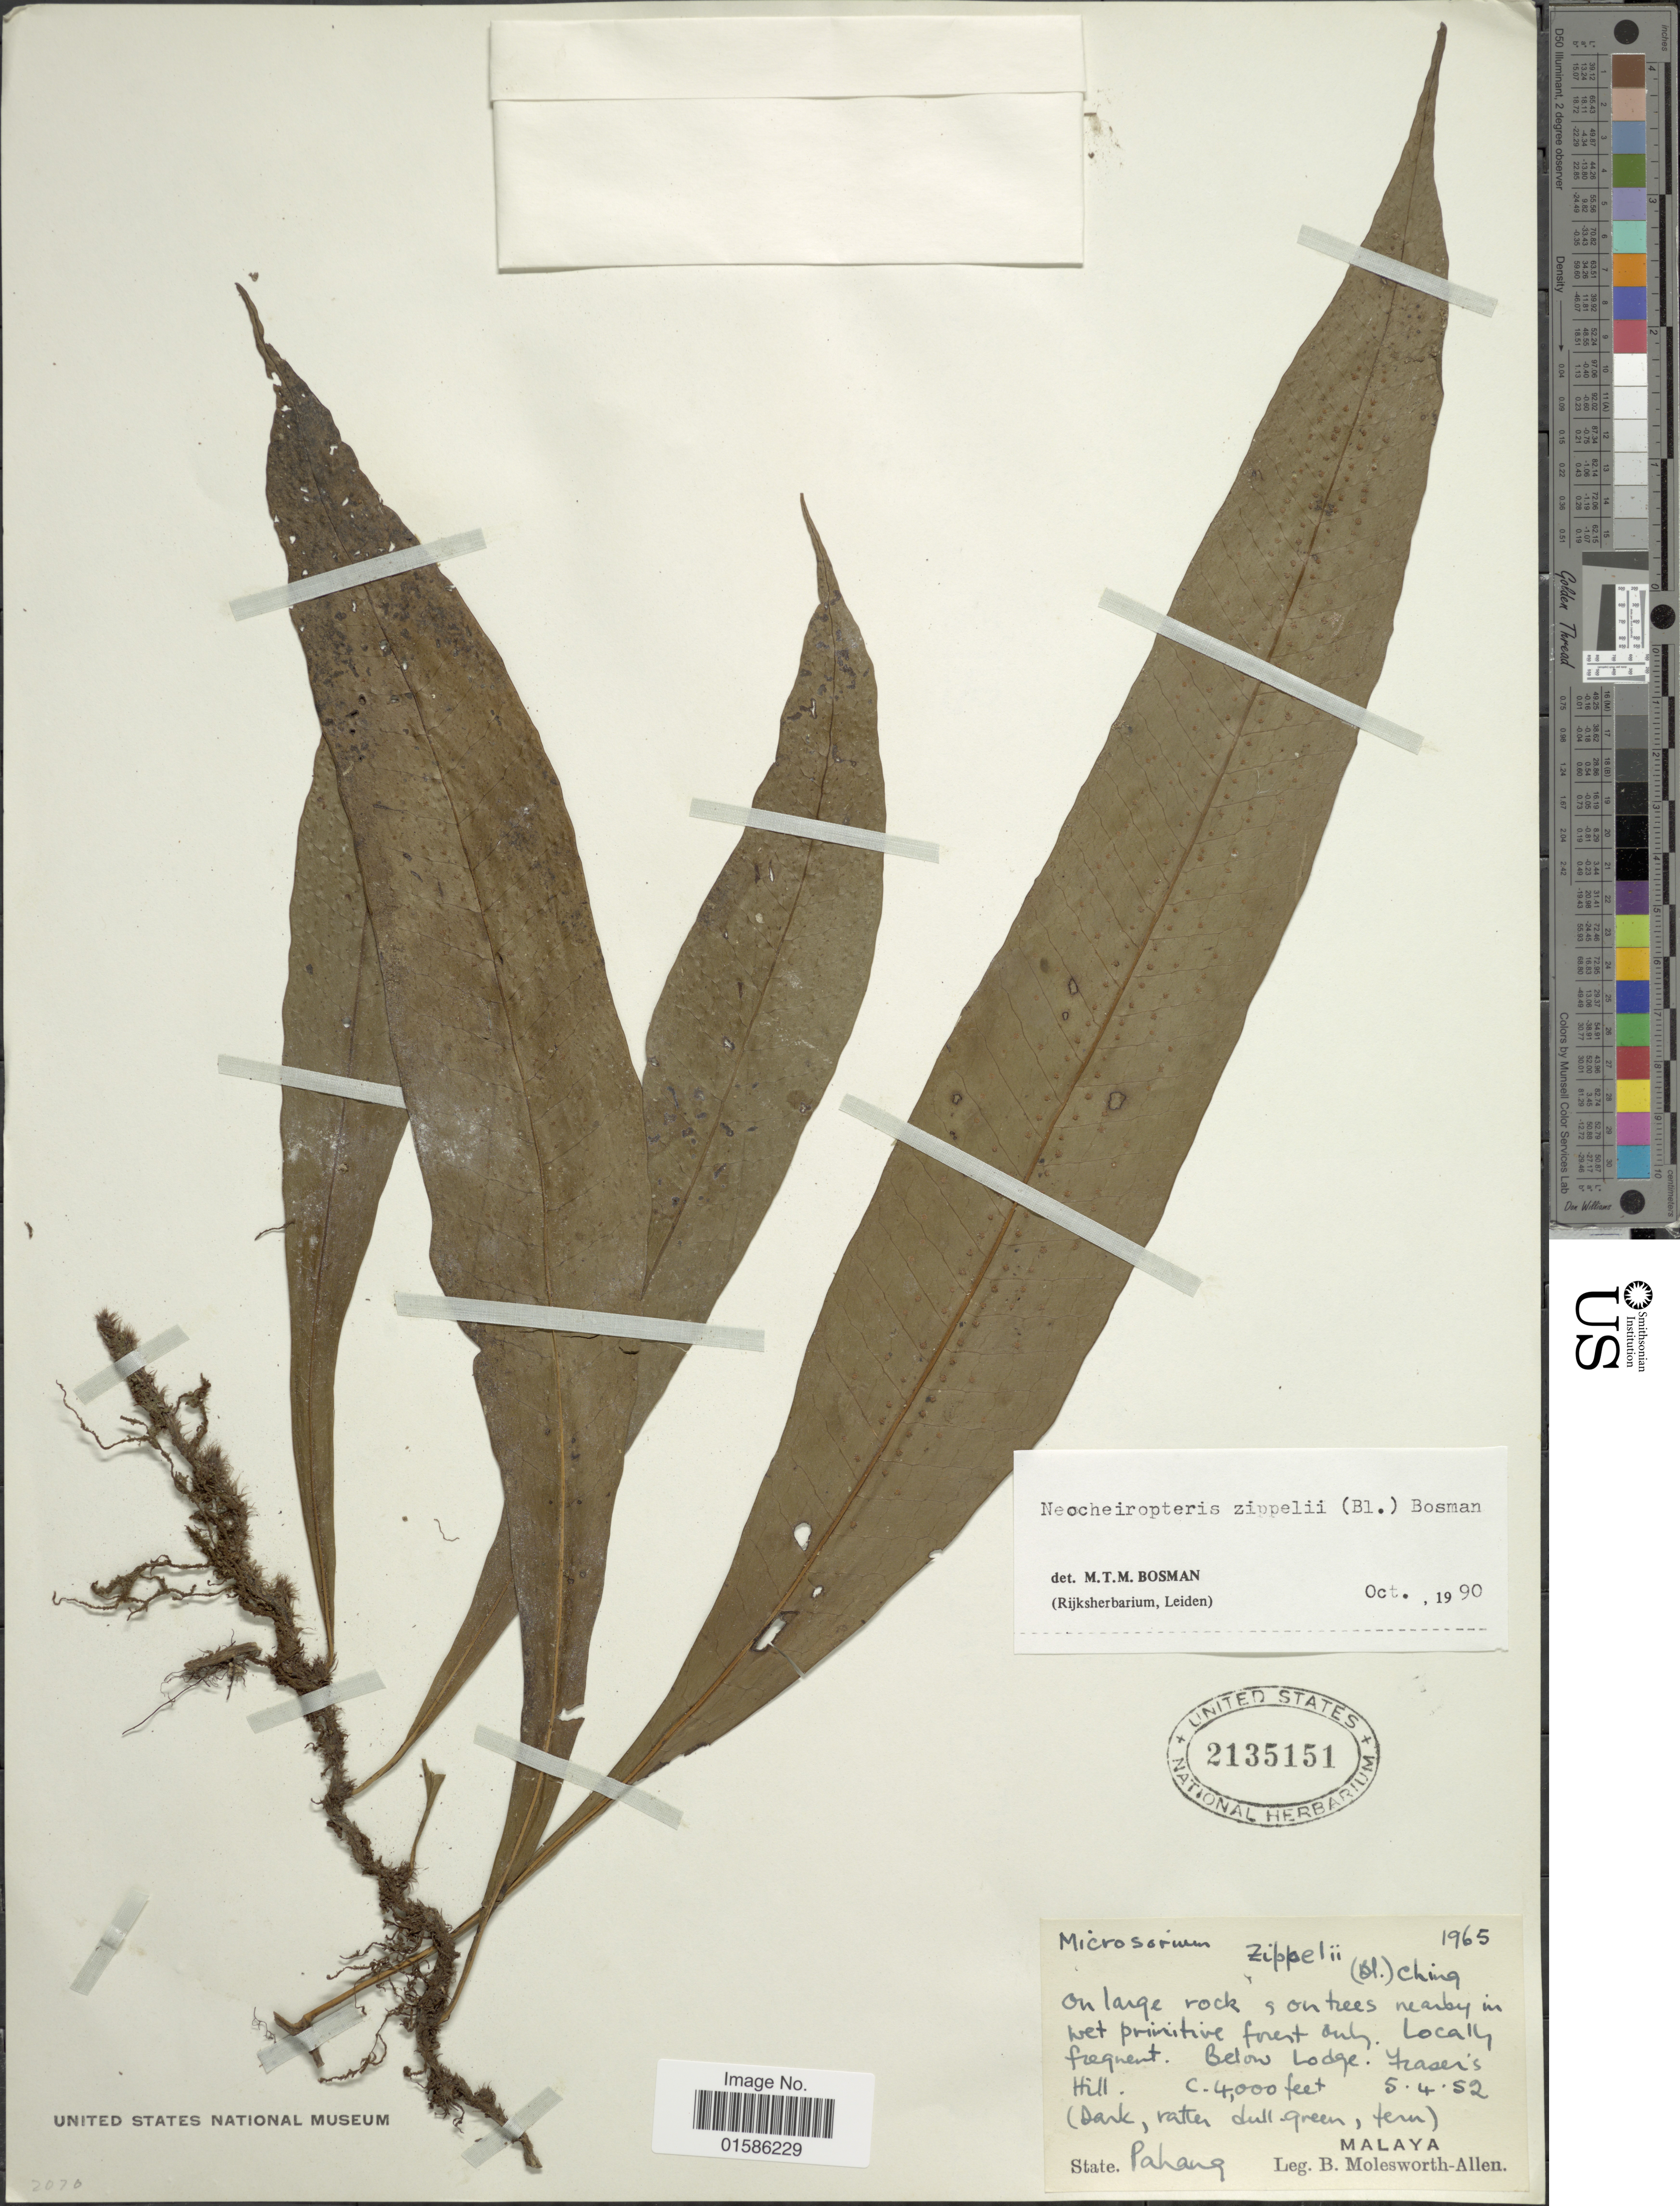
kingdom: Plantae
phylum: Tracheophyta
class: Polypodiopsida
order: Polypodiales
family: Polypodiaceae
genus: Microsorum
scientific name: Microsorum zippelii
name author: (Blume) Ching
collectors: B. E. G. Molesworth-Allen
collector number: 1965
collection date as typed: Transcribed d/m/y: 5/4/52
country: Malaysia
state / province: Pahang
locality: Below Lodge. Fraser's Hill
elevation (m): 1219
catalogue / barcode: US 2135151